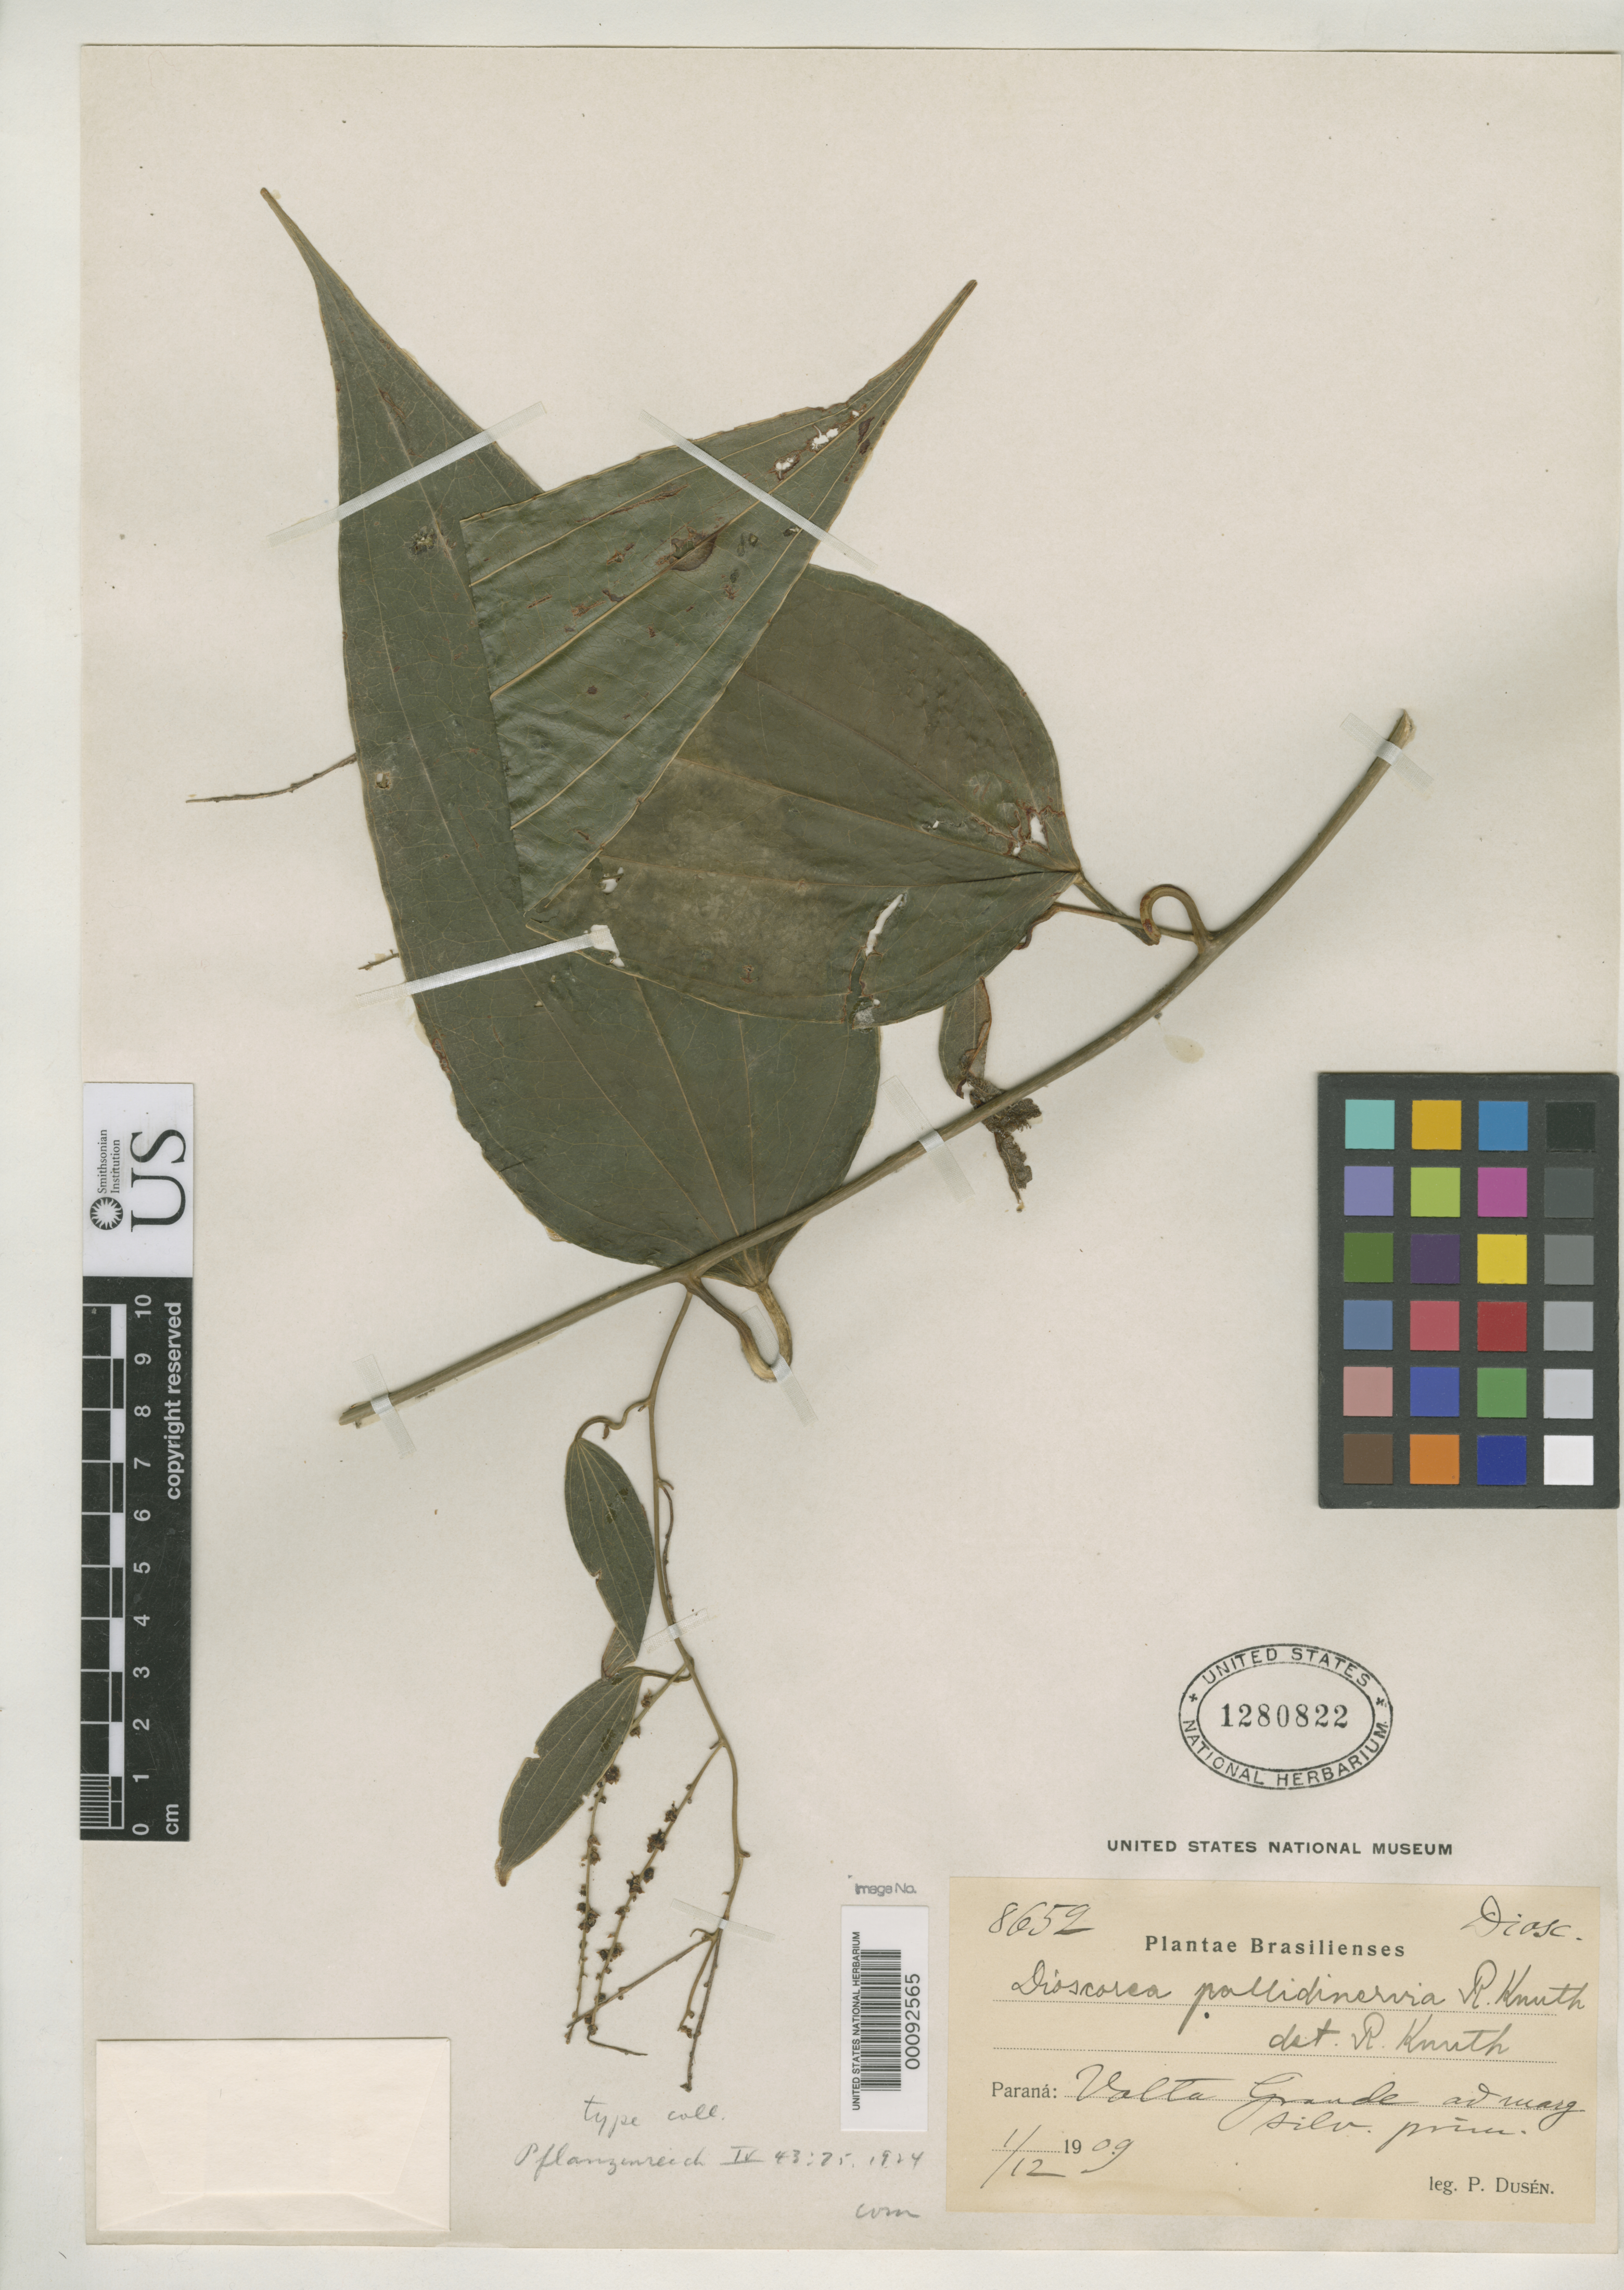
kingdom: Plantae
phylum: Tracheophyta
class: Liliopsida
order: Dioscoreales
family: Dioscoreaceae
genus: Dioscorea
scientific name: Dioscorea pallidinervia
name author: R. Knuth in Engl.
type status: Isotype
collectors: P. Dusén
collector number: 8652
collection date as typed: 1909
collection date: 1909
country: Brazil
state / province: Paraná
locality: Volta Grande.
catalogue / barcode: US 1280822